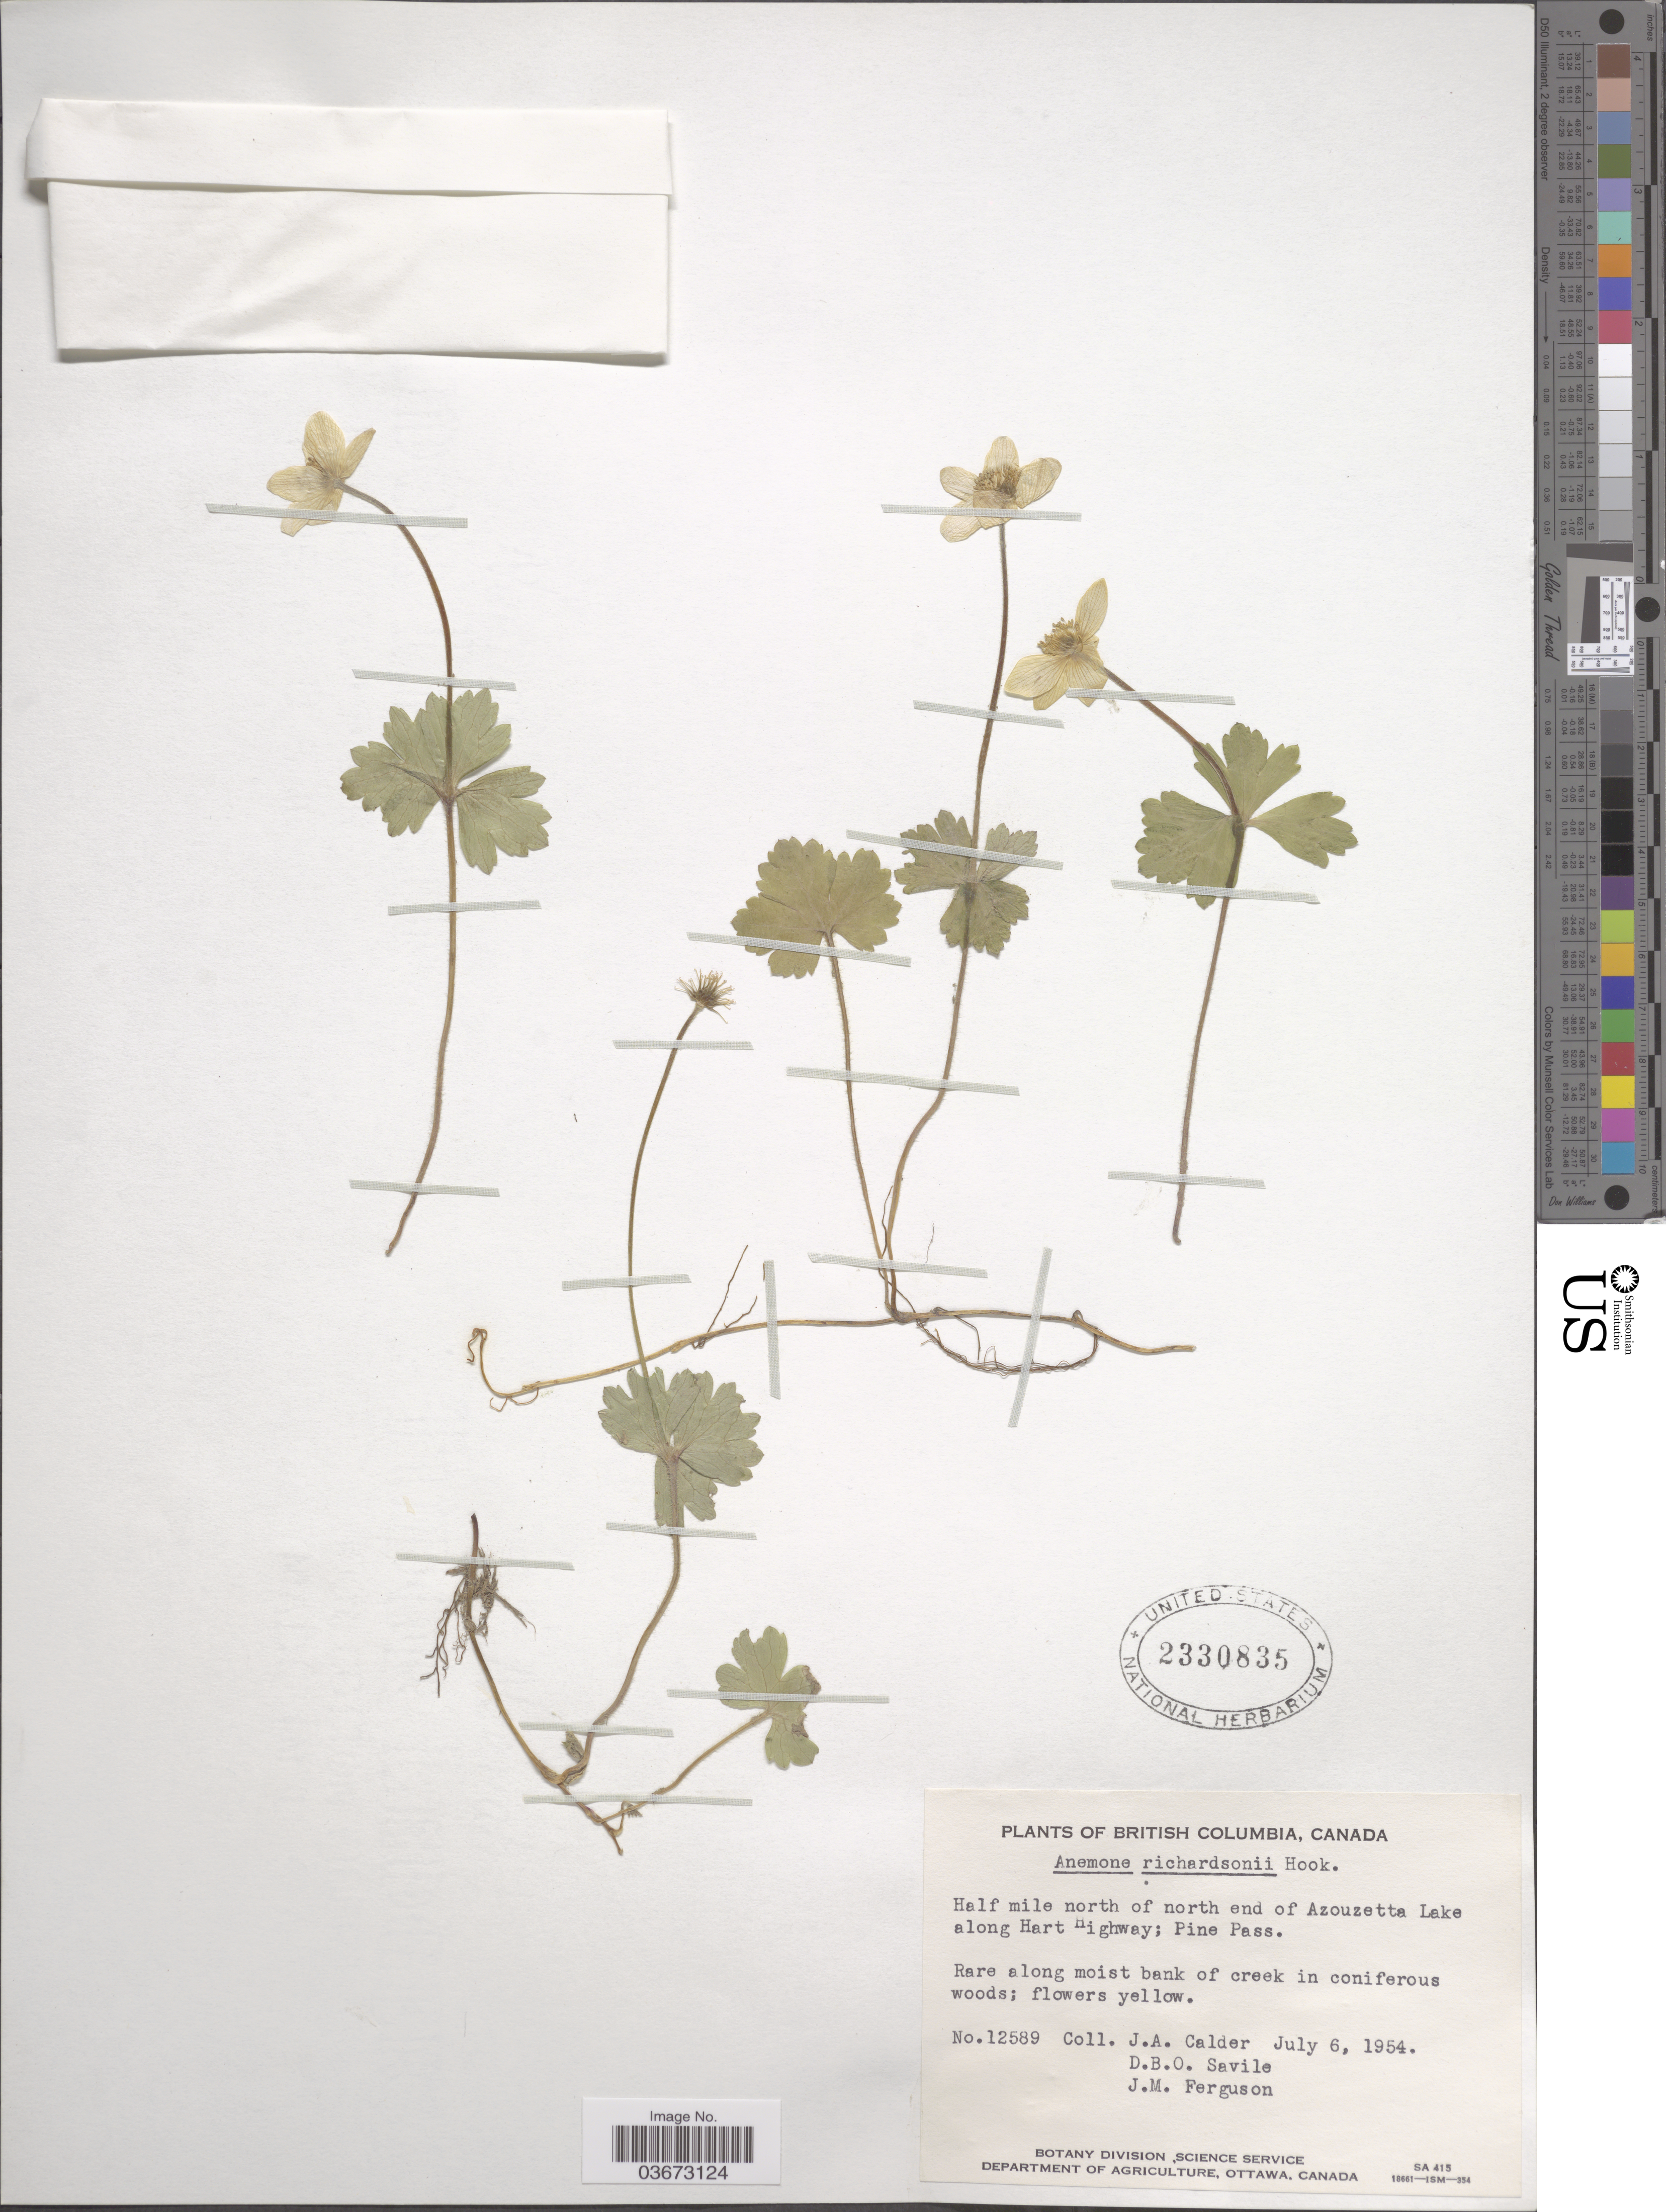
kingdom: Plantae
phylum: Tracheophyta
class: Magnoliopsida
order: Ranunculales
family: Ranunculaceae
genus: Anemone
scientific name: Anemone richardsonii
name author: Hook.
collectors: J. A. Calder, D. Savile & J. M. Ferguson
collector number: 12589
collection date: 1954-07-06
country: Canada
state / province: British Columbia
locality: Half mile north of north end of Azouzetta Lake along Hart Highway; Pine Pass.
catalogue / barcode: US 2330835